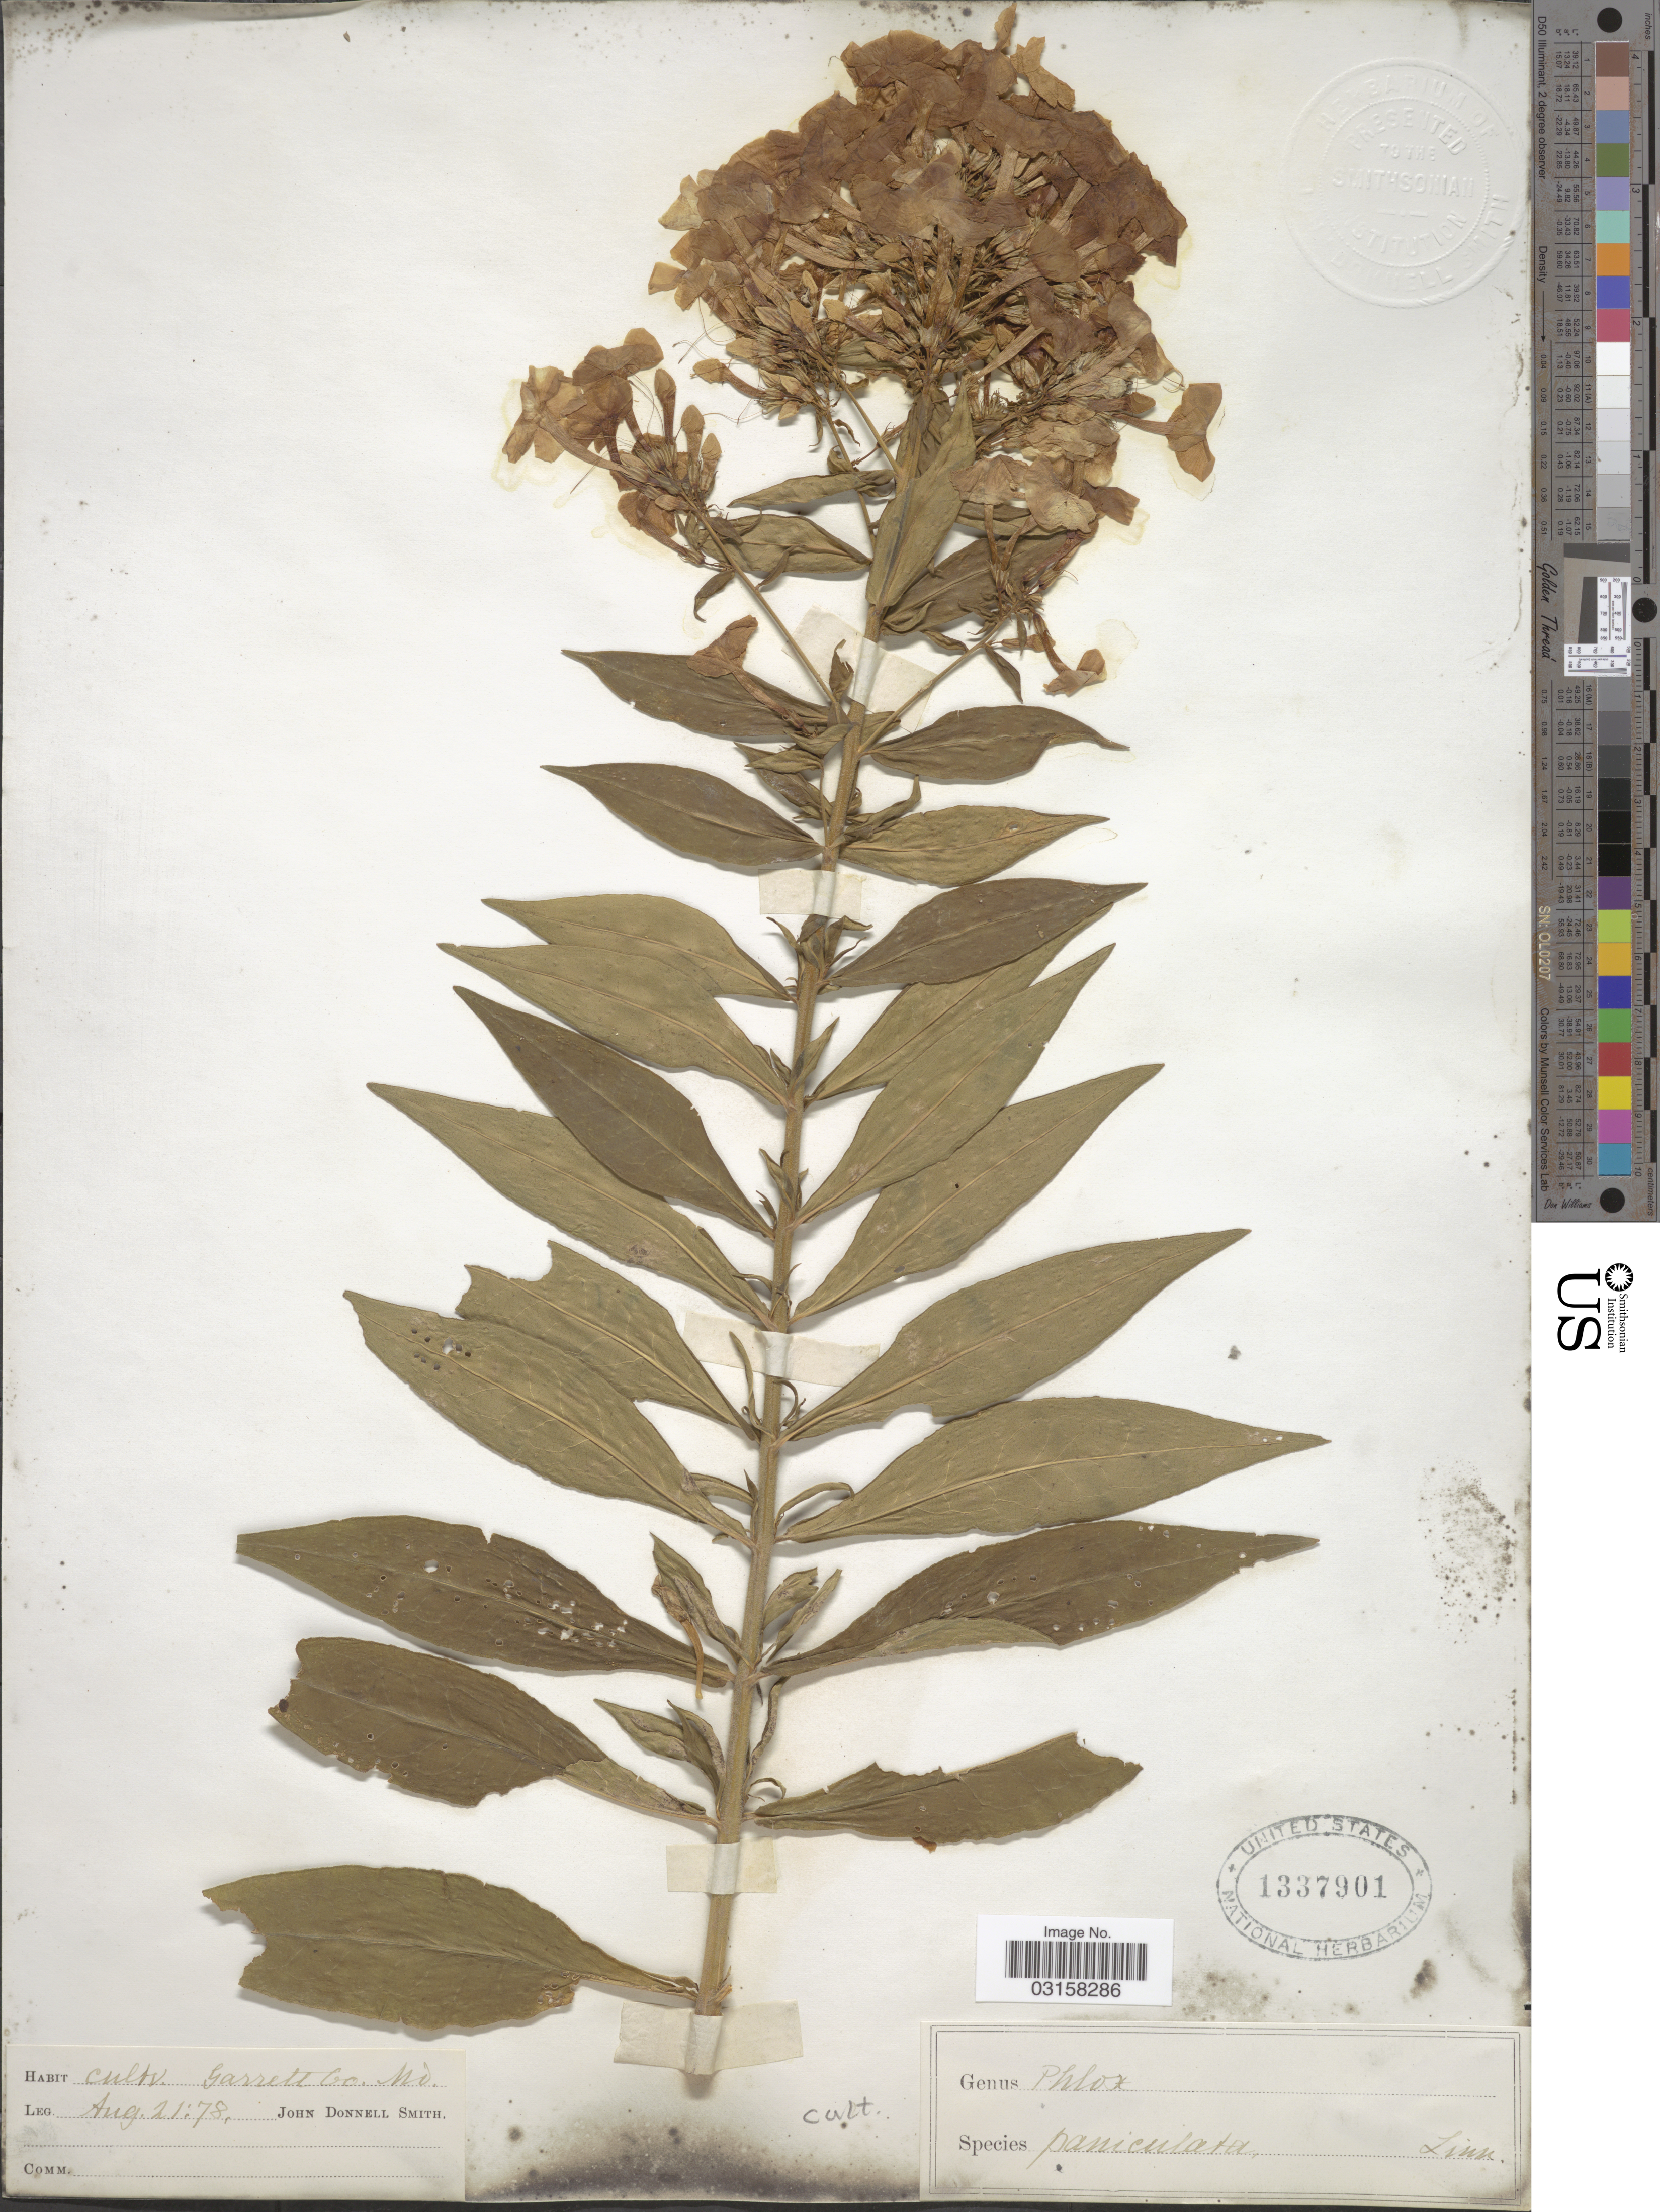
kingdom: Plantae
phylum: Tracheophyta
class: Magnoliopsida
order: Ericales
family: Polemoniaceae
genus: Phlox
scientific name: Phlox paniculata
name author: L.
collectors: J. Donnell Smith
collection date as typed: Transcribed d/m/y: 21/8/78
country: United States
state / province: Maryland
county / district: Garrett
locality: Garrett Co. Md.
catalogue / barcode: US 1337901